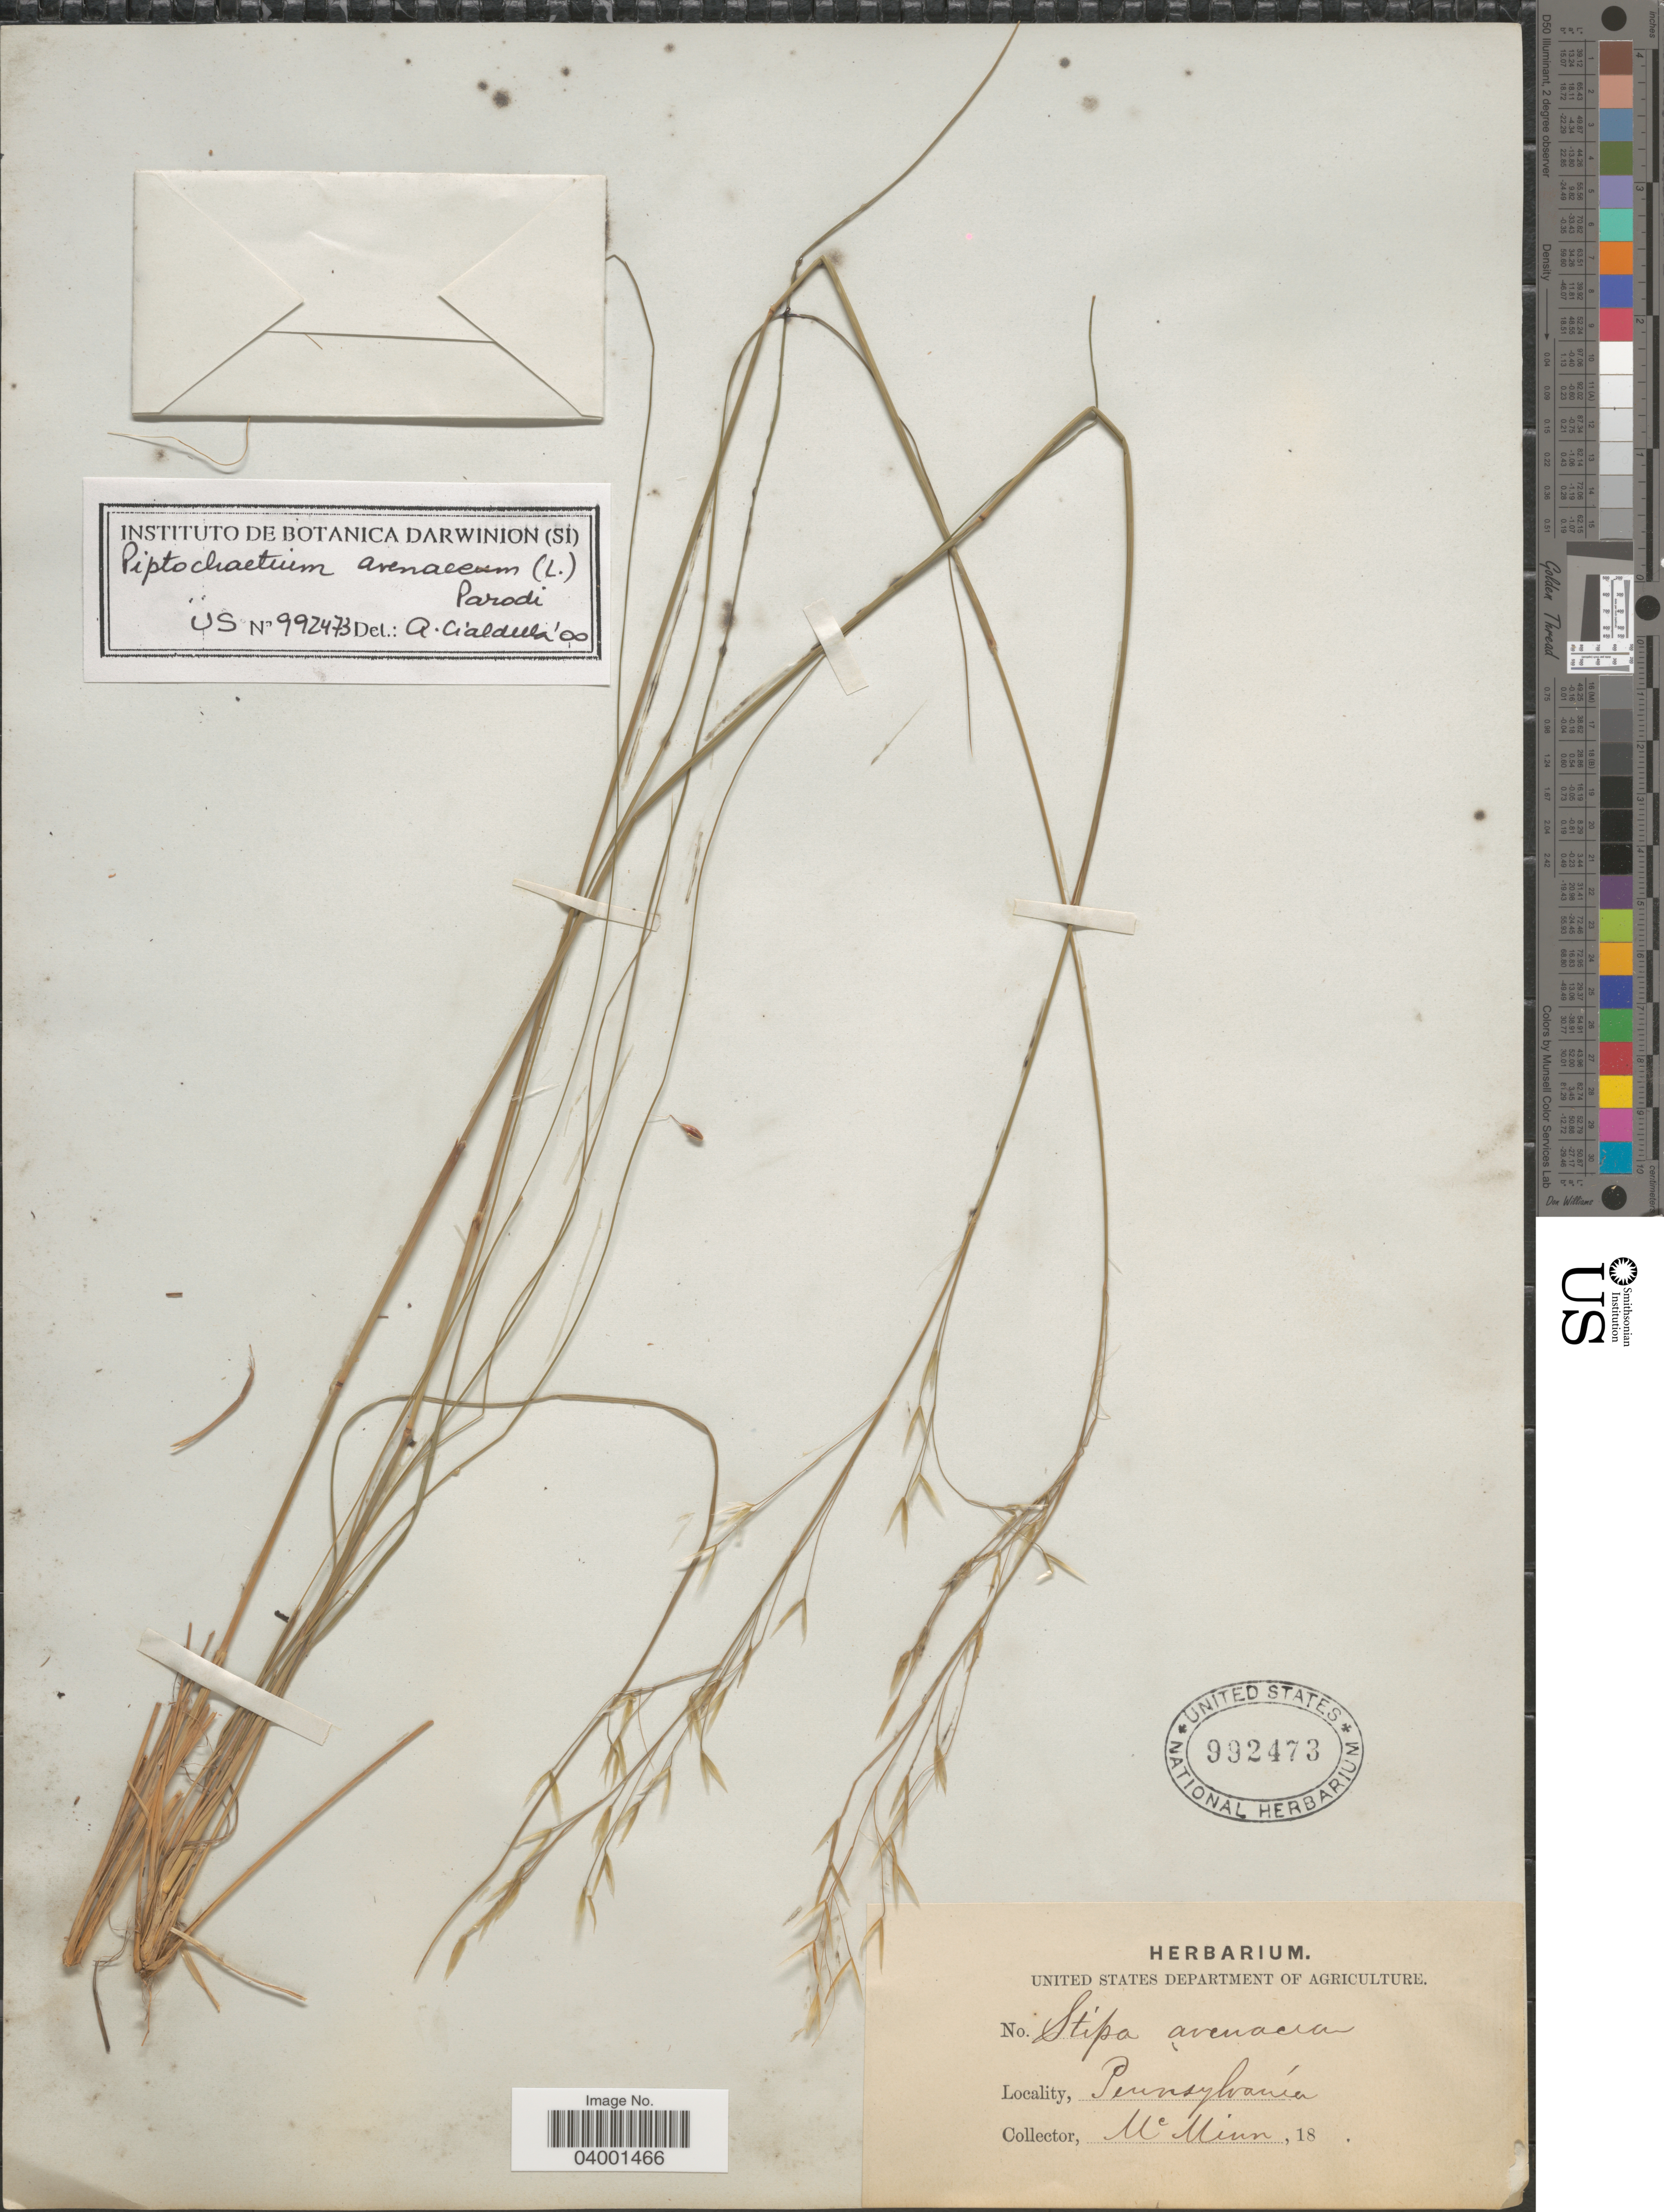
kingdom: Plantae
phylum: Tracheophyta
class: Liliopsida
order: Poales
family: Poaceae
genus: Piptochaetium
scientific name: Piptochaetium avenaceum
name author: (L.) Parodi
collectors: McMinn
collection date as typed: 18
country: United States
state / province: Pennsylvania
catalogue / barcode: US 992473